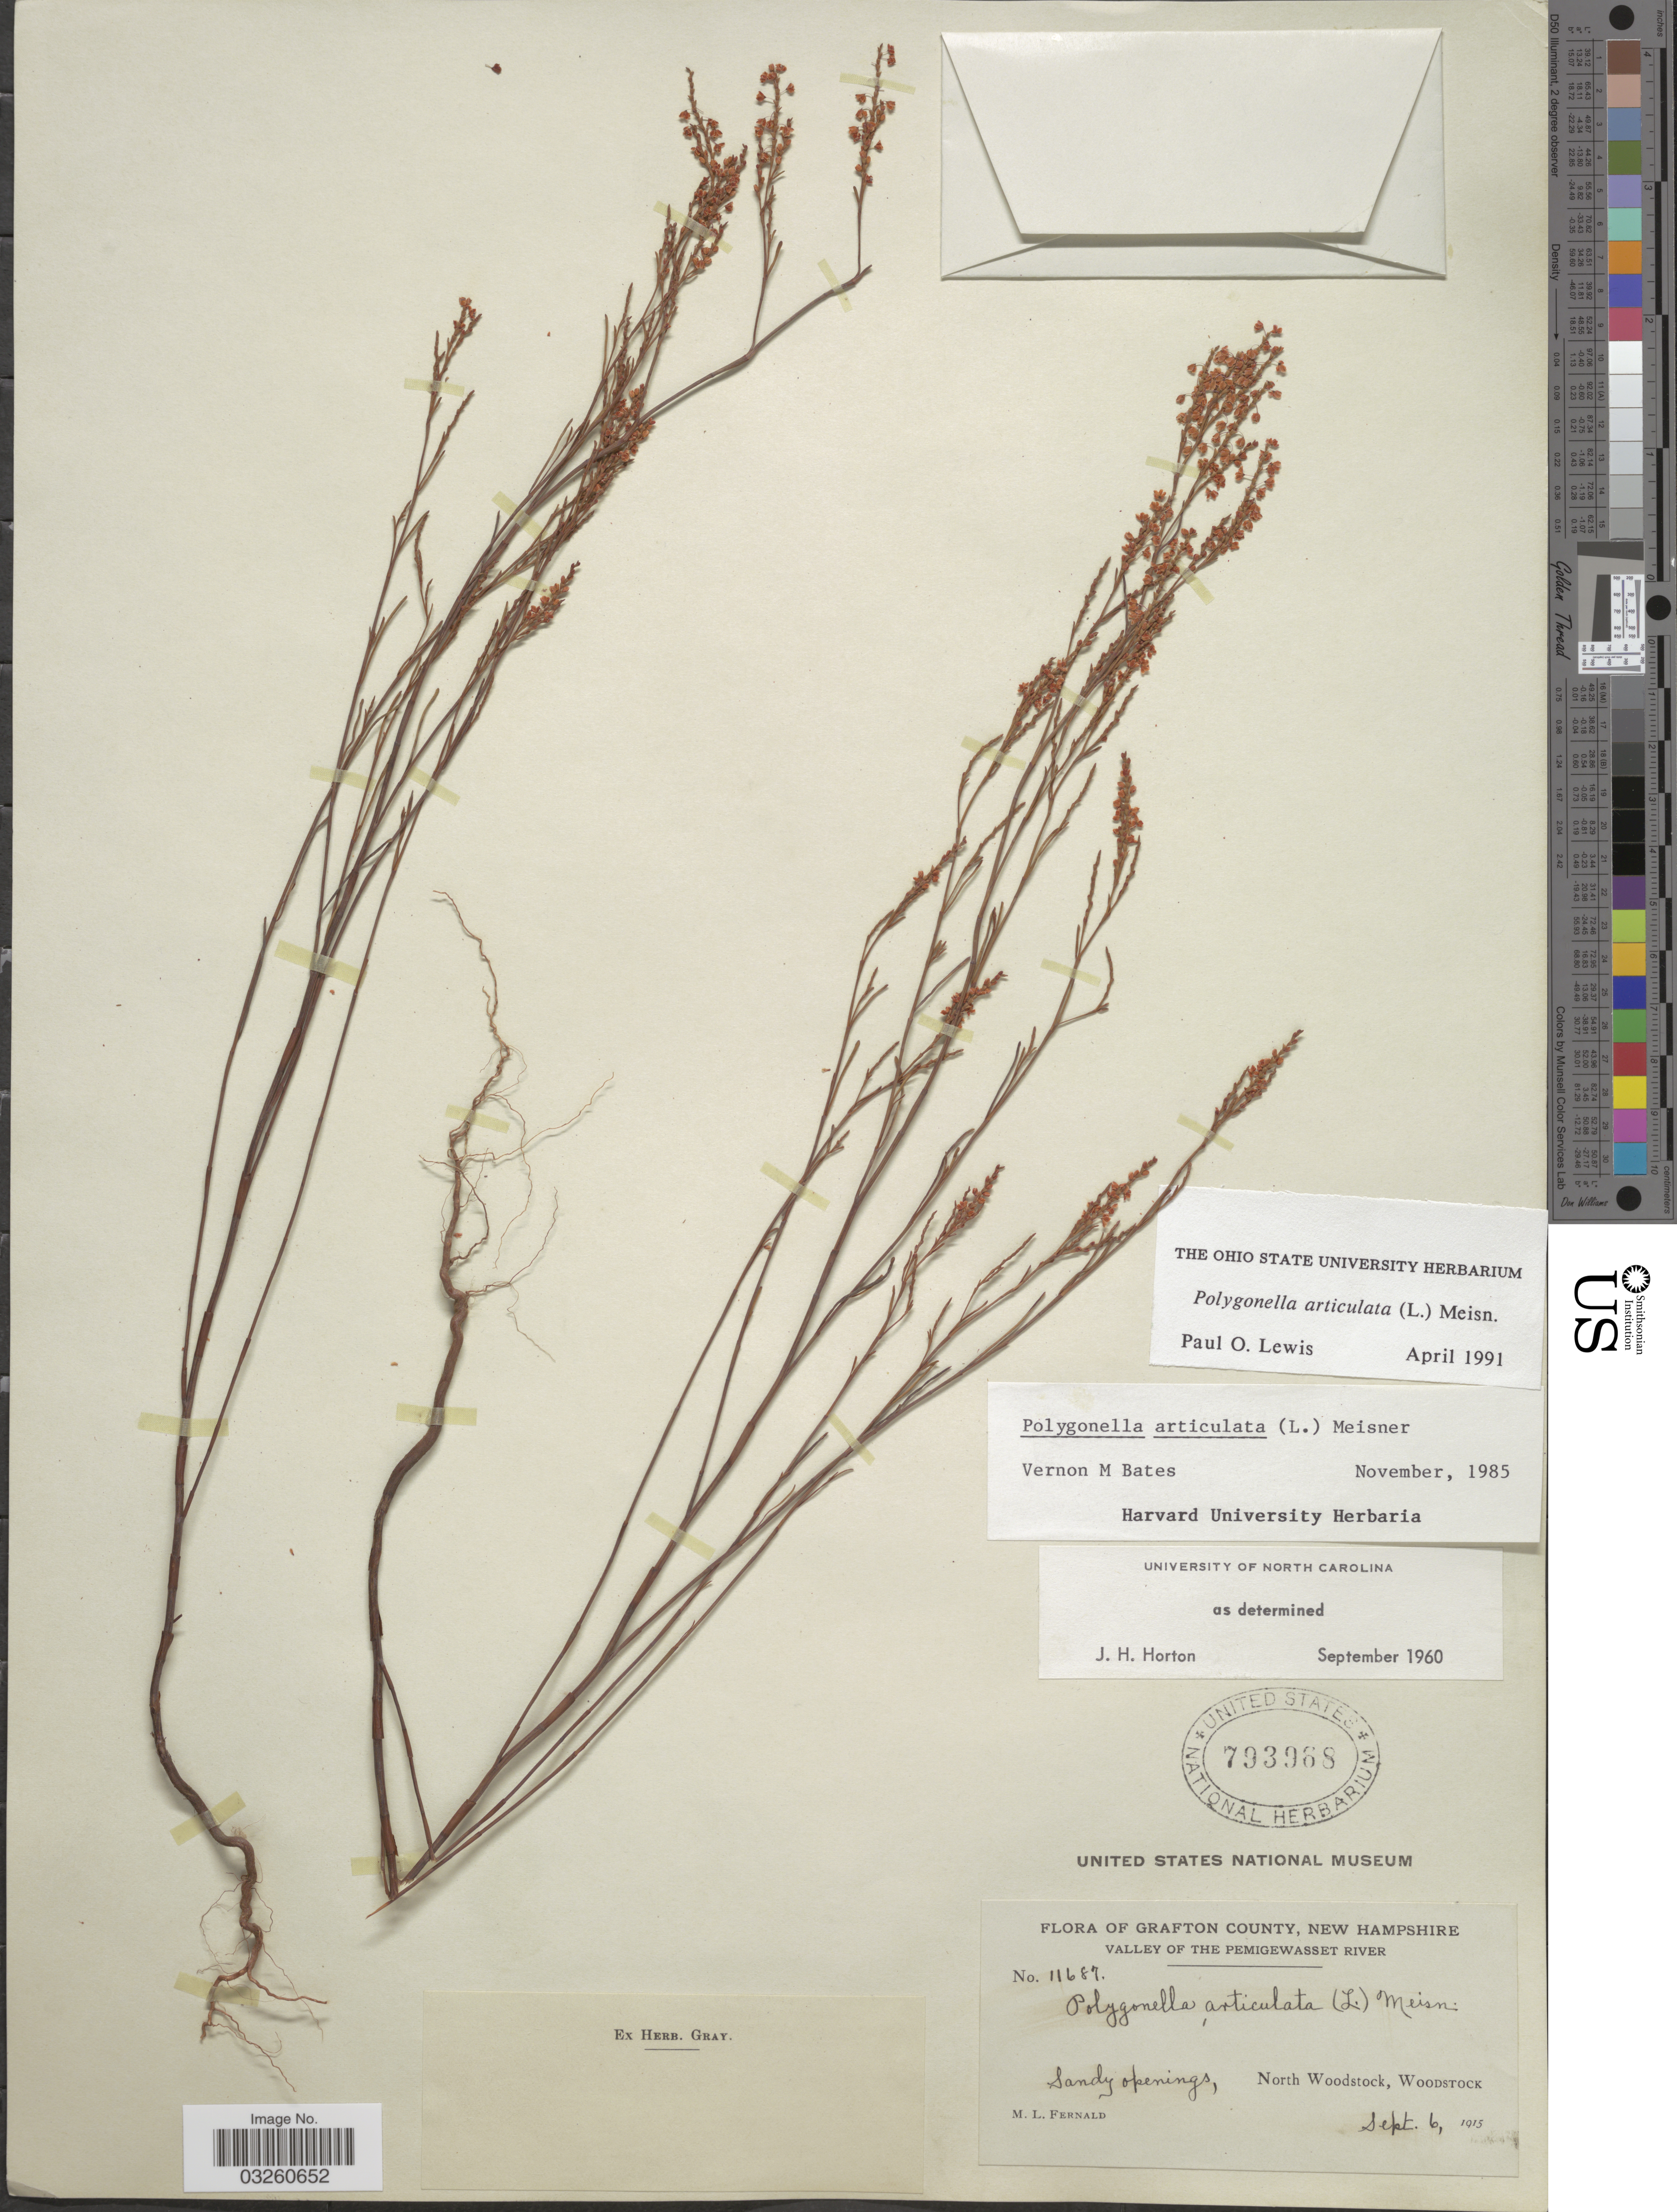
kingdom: Plantae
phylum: Tracheophyta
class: Magnoliopsida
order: Caryophyllales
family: Polygonaceae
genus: Polygonella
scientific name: Polygonella articulata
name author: (L.) Meisn.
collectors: M. L. Fernald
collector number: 11687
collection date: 1915-09-06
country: United States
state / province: New Hampshire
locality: Grafton County. Valley of the Pemigewasset River. North Woodstock, Woodstock.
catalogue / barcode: US 793968